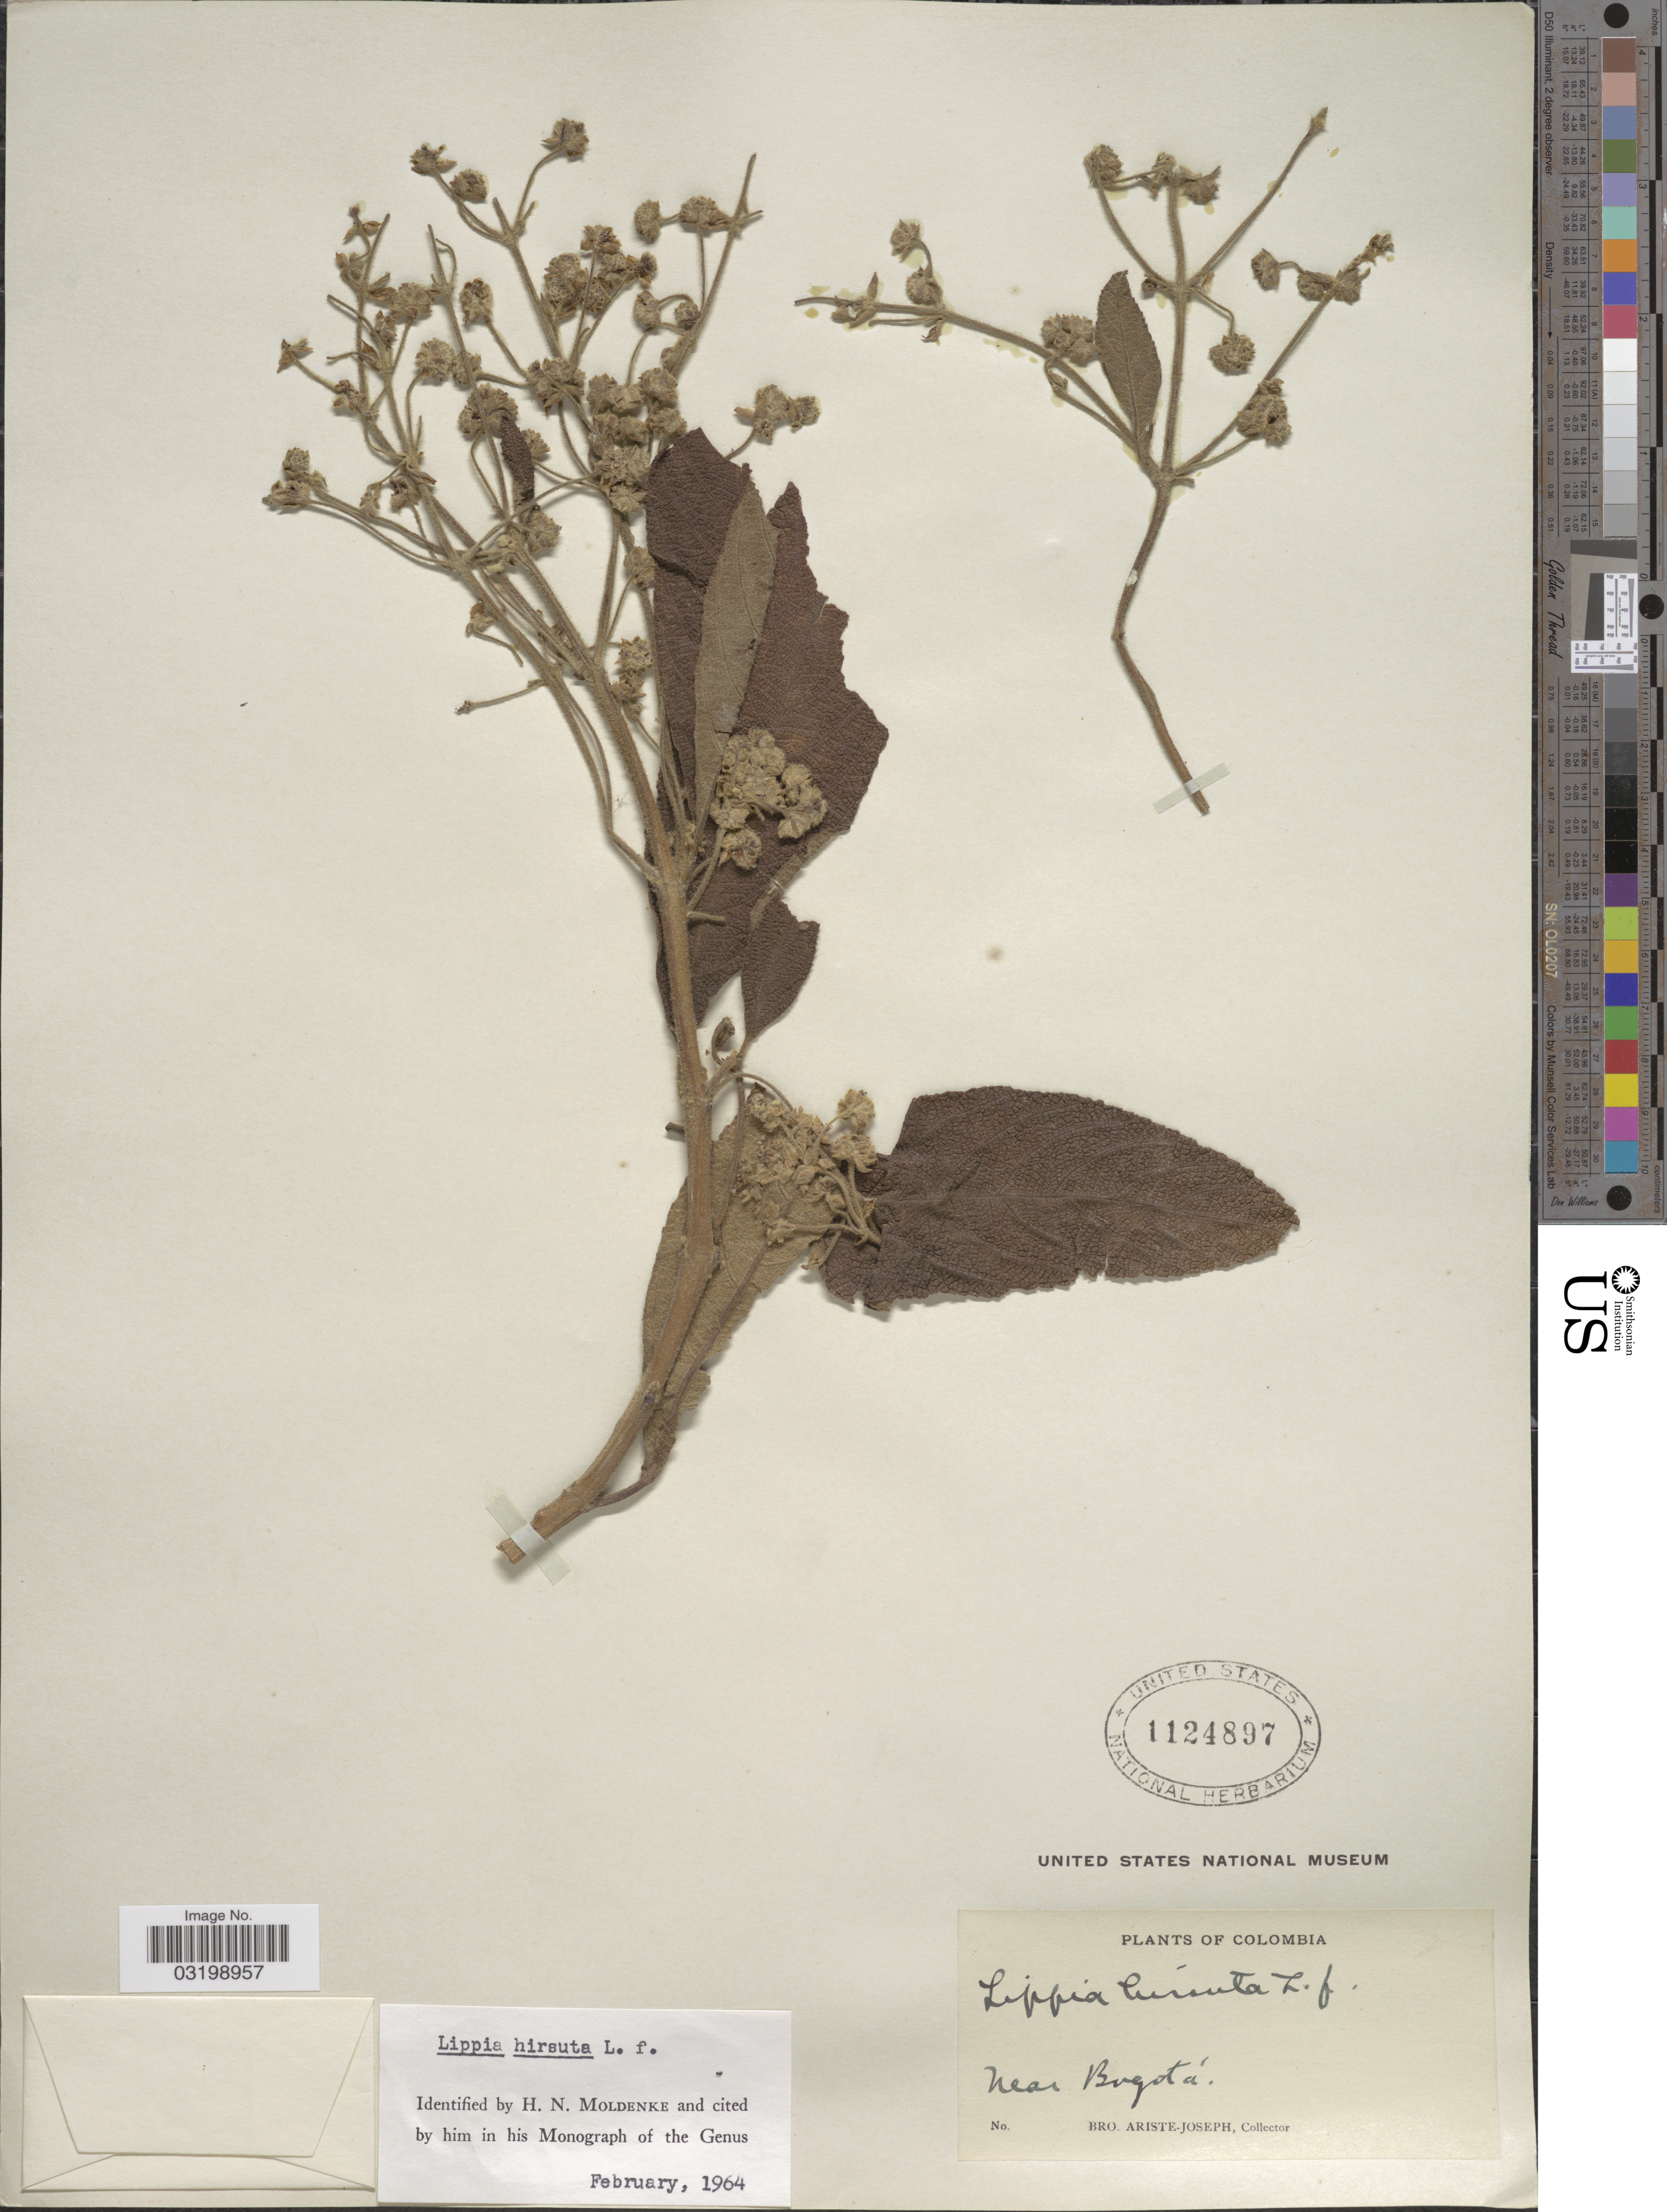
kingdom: Plantae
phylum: Tracheophyta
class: Magnoliopsida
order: Lamiales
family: Verbenaceae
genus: Lippia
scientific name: Lippia hirsuta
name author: L. f.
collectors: Bro. Ariste-Joseph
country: Colombia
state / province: Bogota D.C.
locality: Near Bogotá.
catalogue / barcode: US 1124897